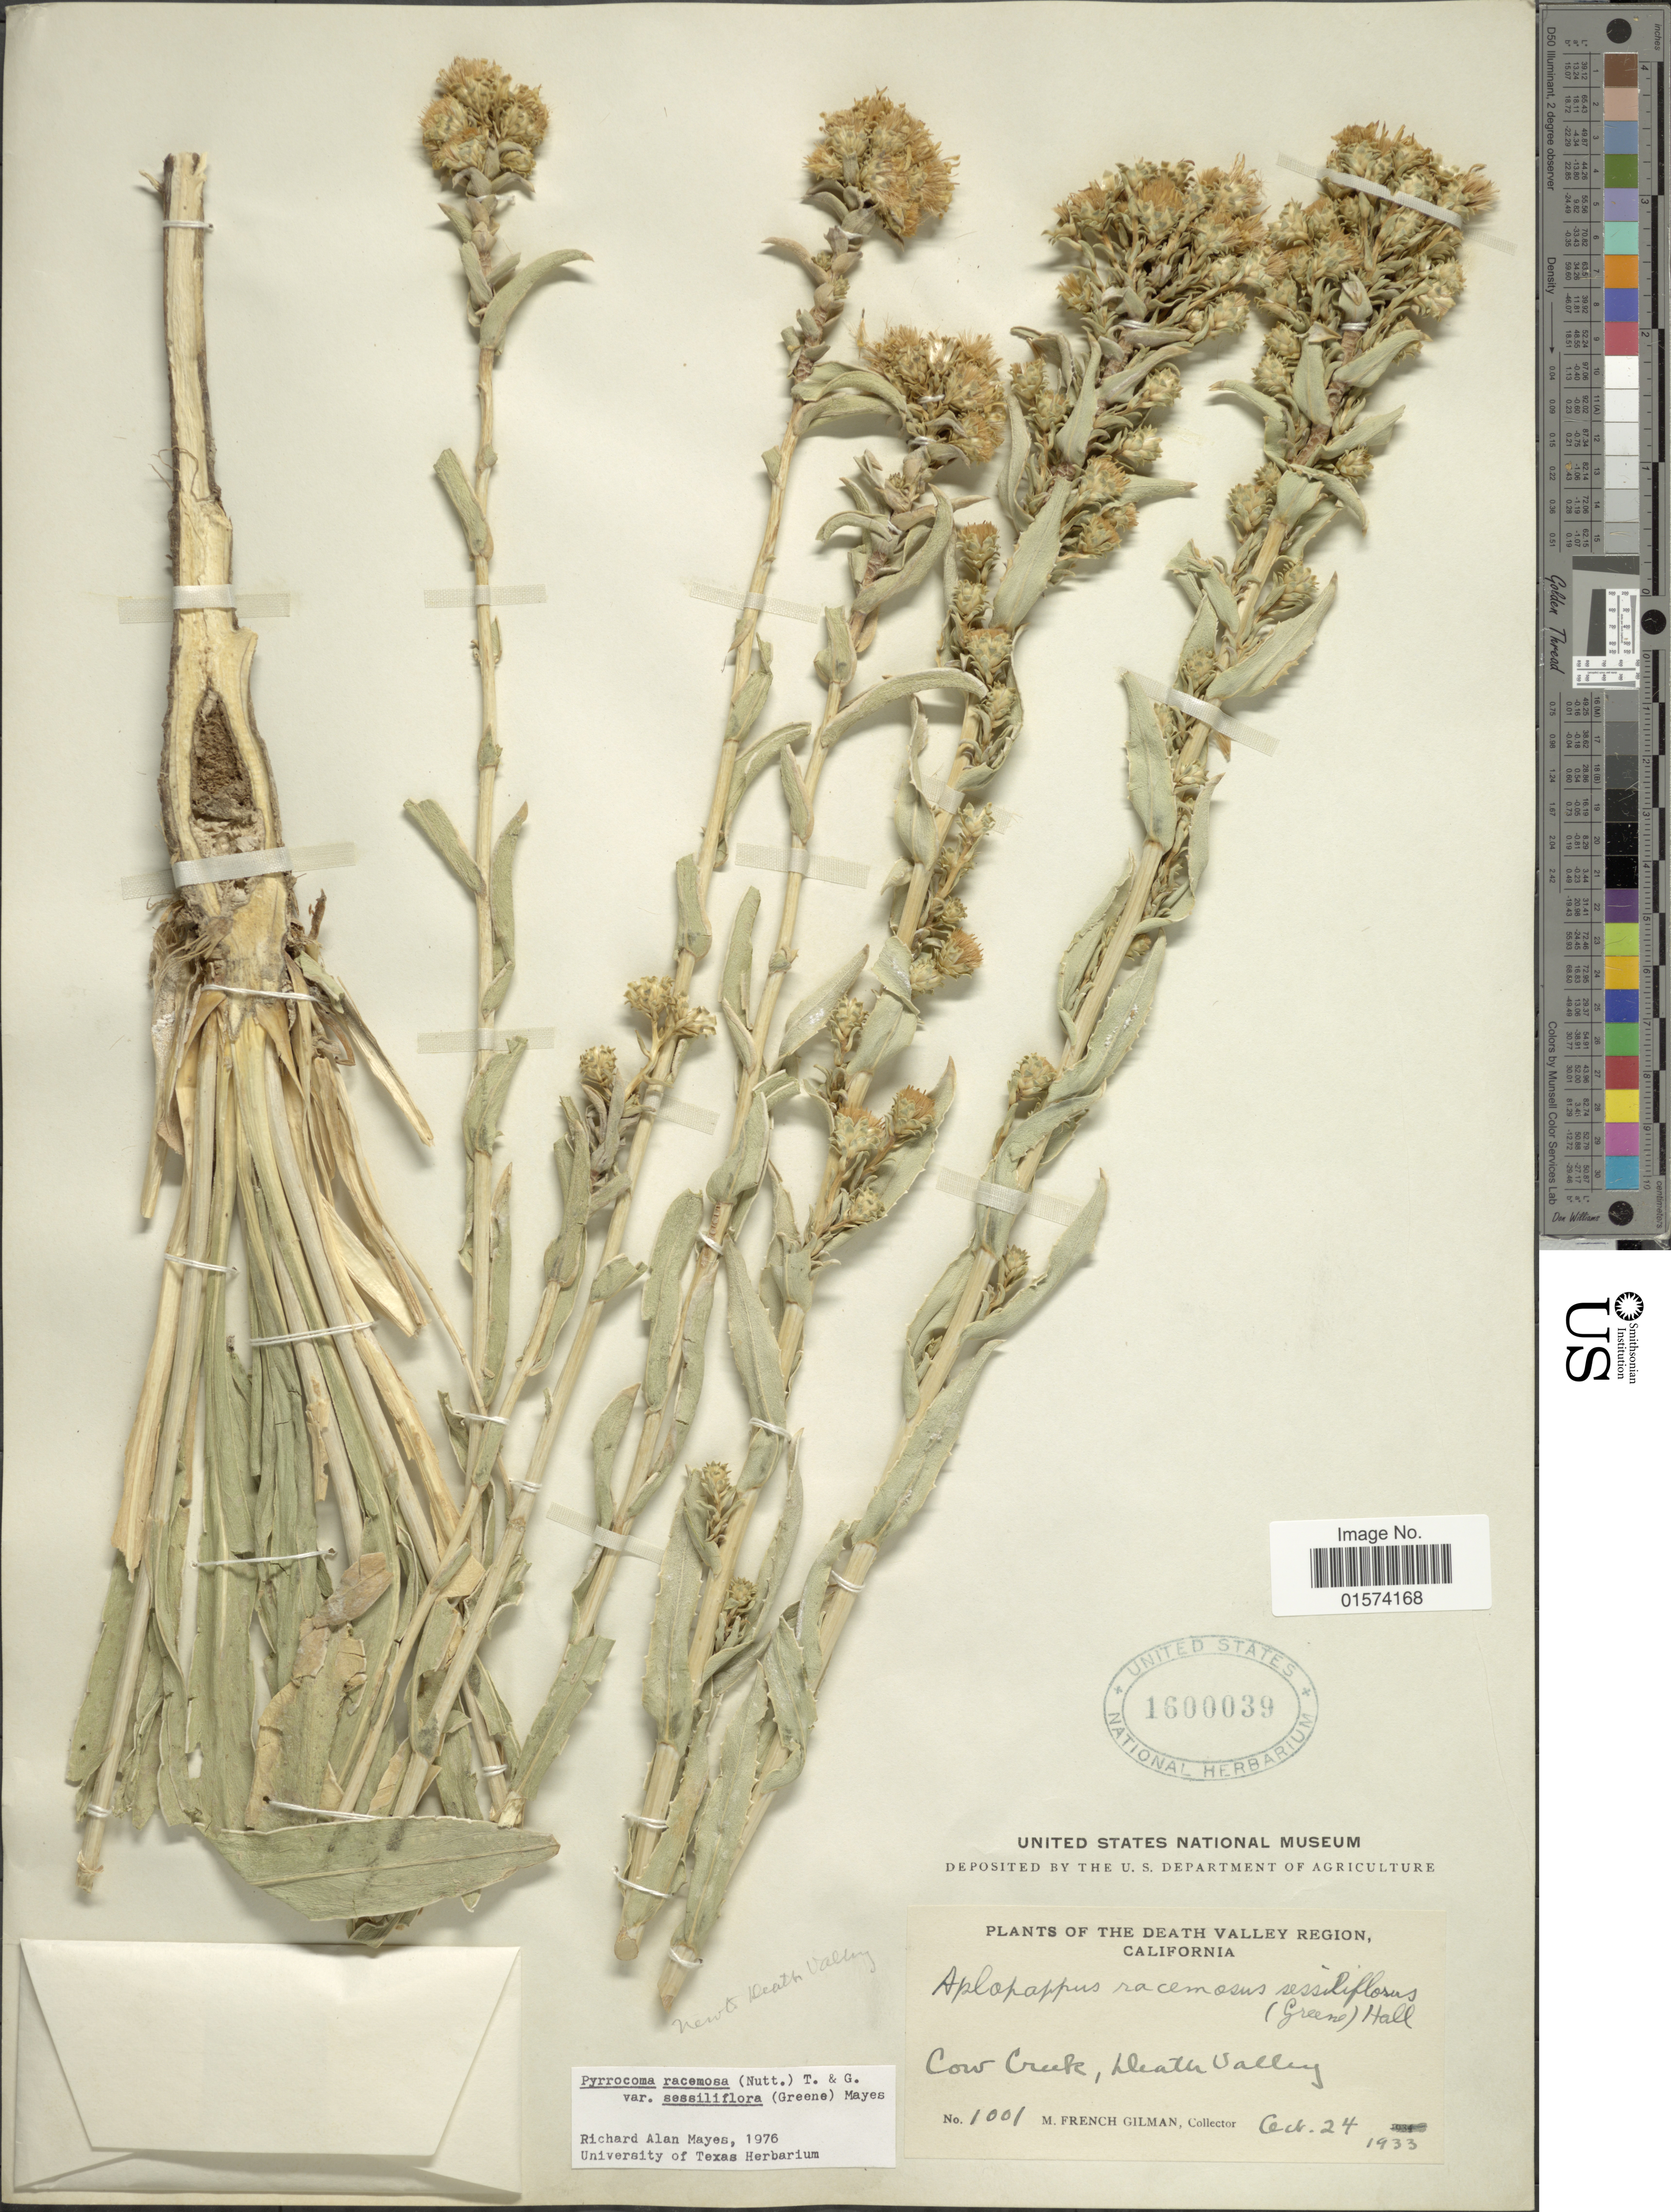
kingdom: Plantae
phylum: Tracheophyta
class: Magnoliopsida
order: Asterales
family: Asteraceae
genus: Pyrrocoma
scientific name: Pyrrocoma racemosa var. sessiliflora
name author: Mayes ex & D.J. Keil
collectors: M. F. Gilman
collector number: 1001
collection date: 1933-10-24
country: United States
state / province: California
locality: Death Valley Region, Cow Creek, Death Valley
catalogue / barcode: US 1600039